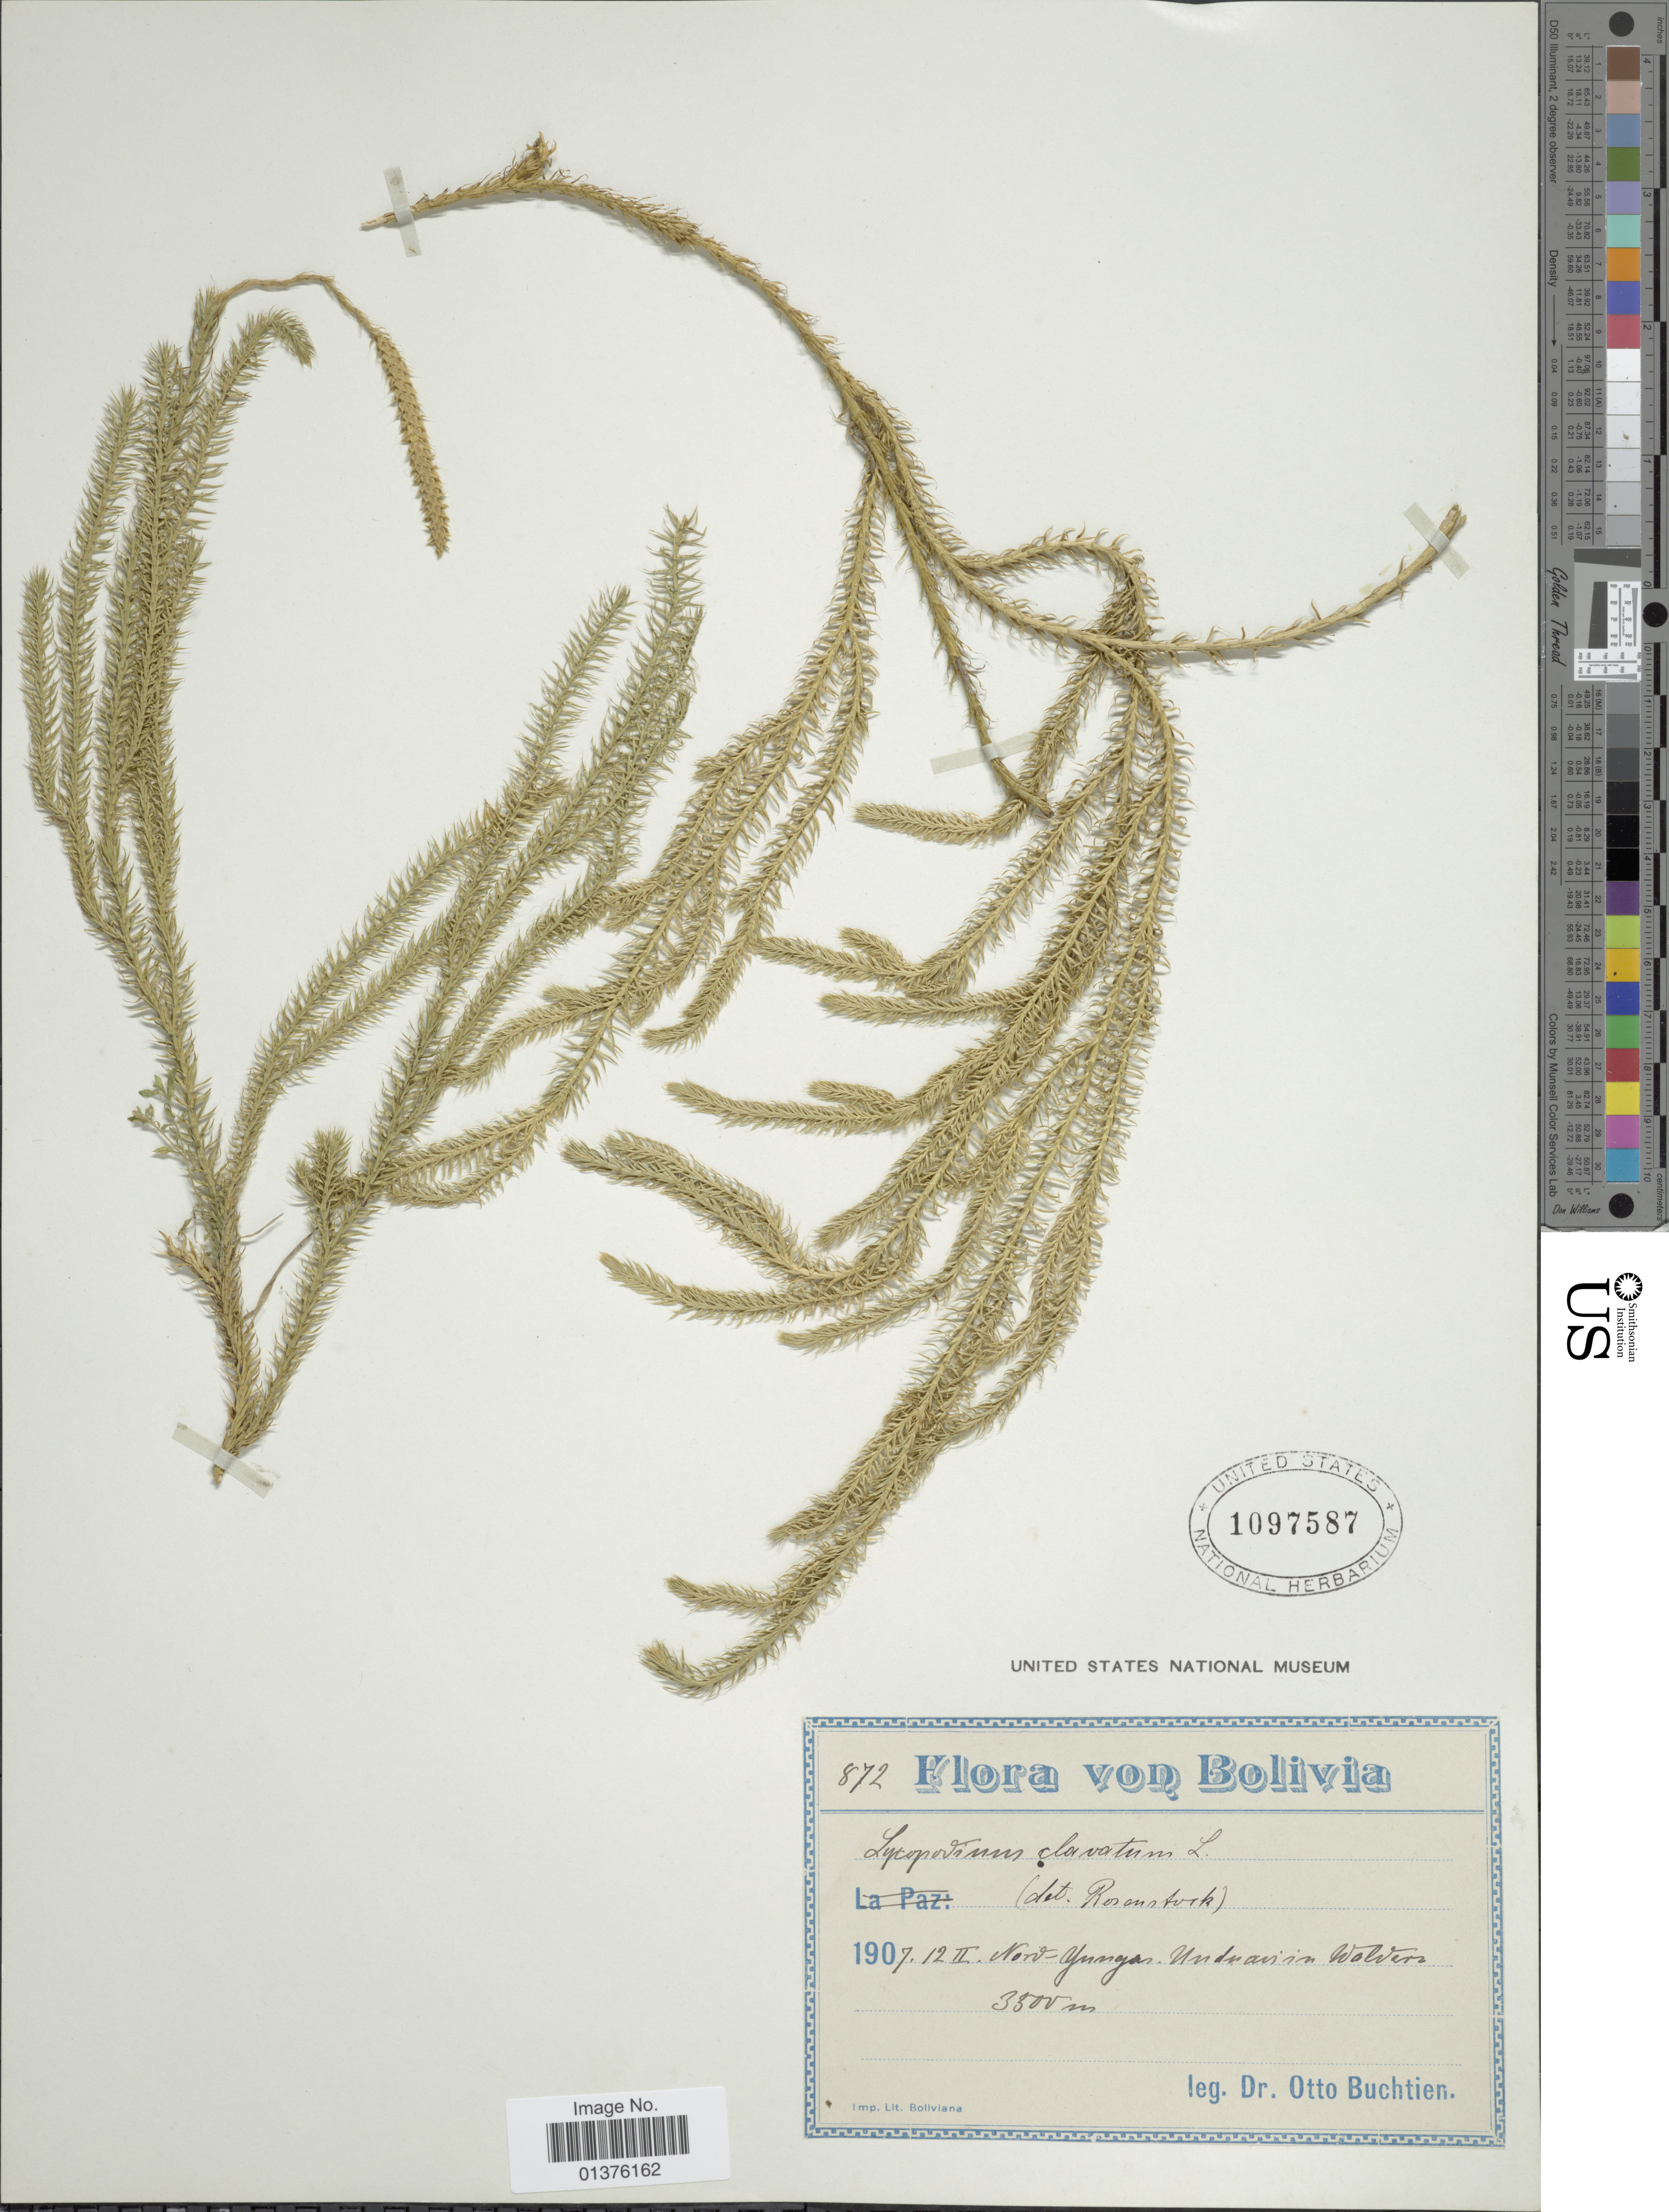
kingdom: Plantae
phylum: Tracheophyta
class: Lycopodiopsida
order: Lycopodiales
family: Lycopodiaceae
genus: Lycopodium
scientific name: Lycopodium clavatum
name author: L.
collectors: O. Buchtien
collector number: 872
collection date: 1907-02-12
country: Bolivia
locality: Nord-Yungas, Unduavi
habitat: in Waldern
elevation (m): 3800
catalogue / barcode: US 1097587